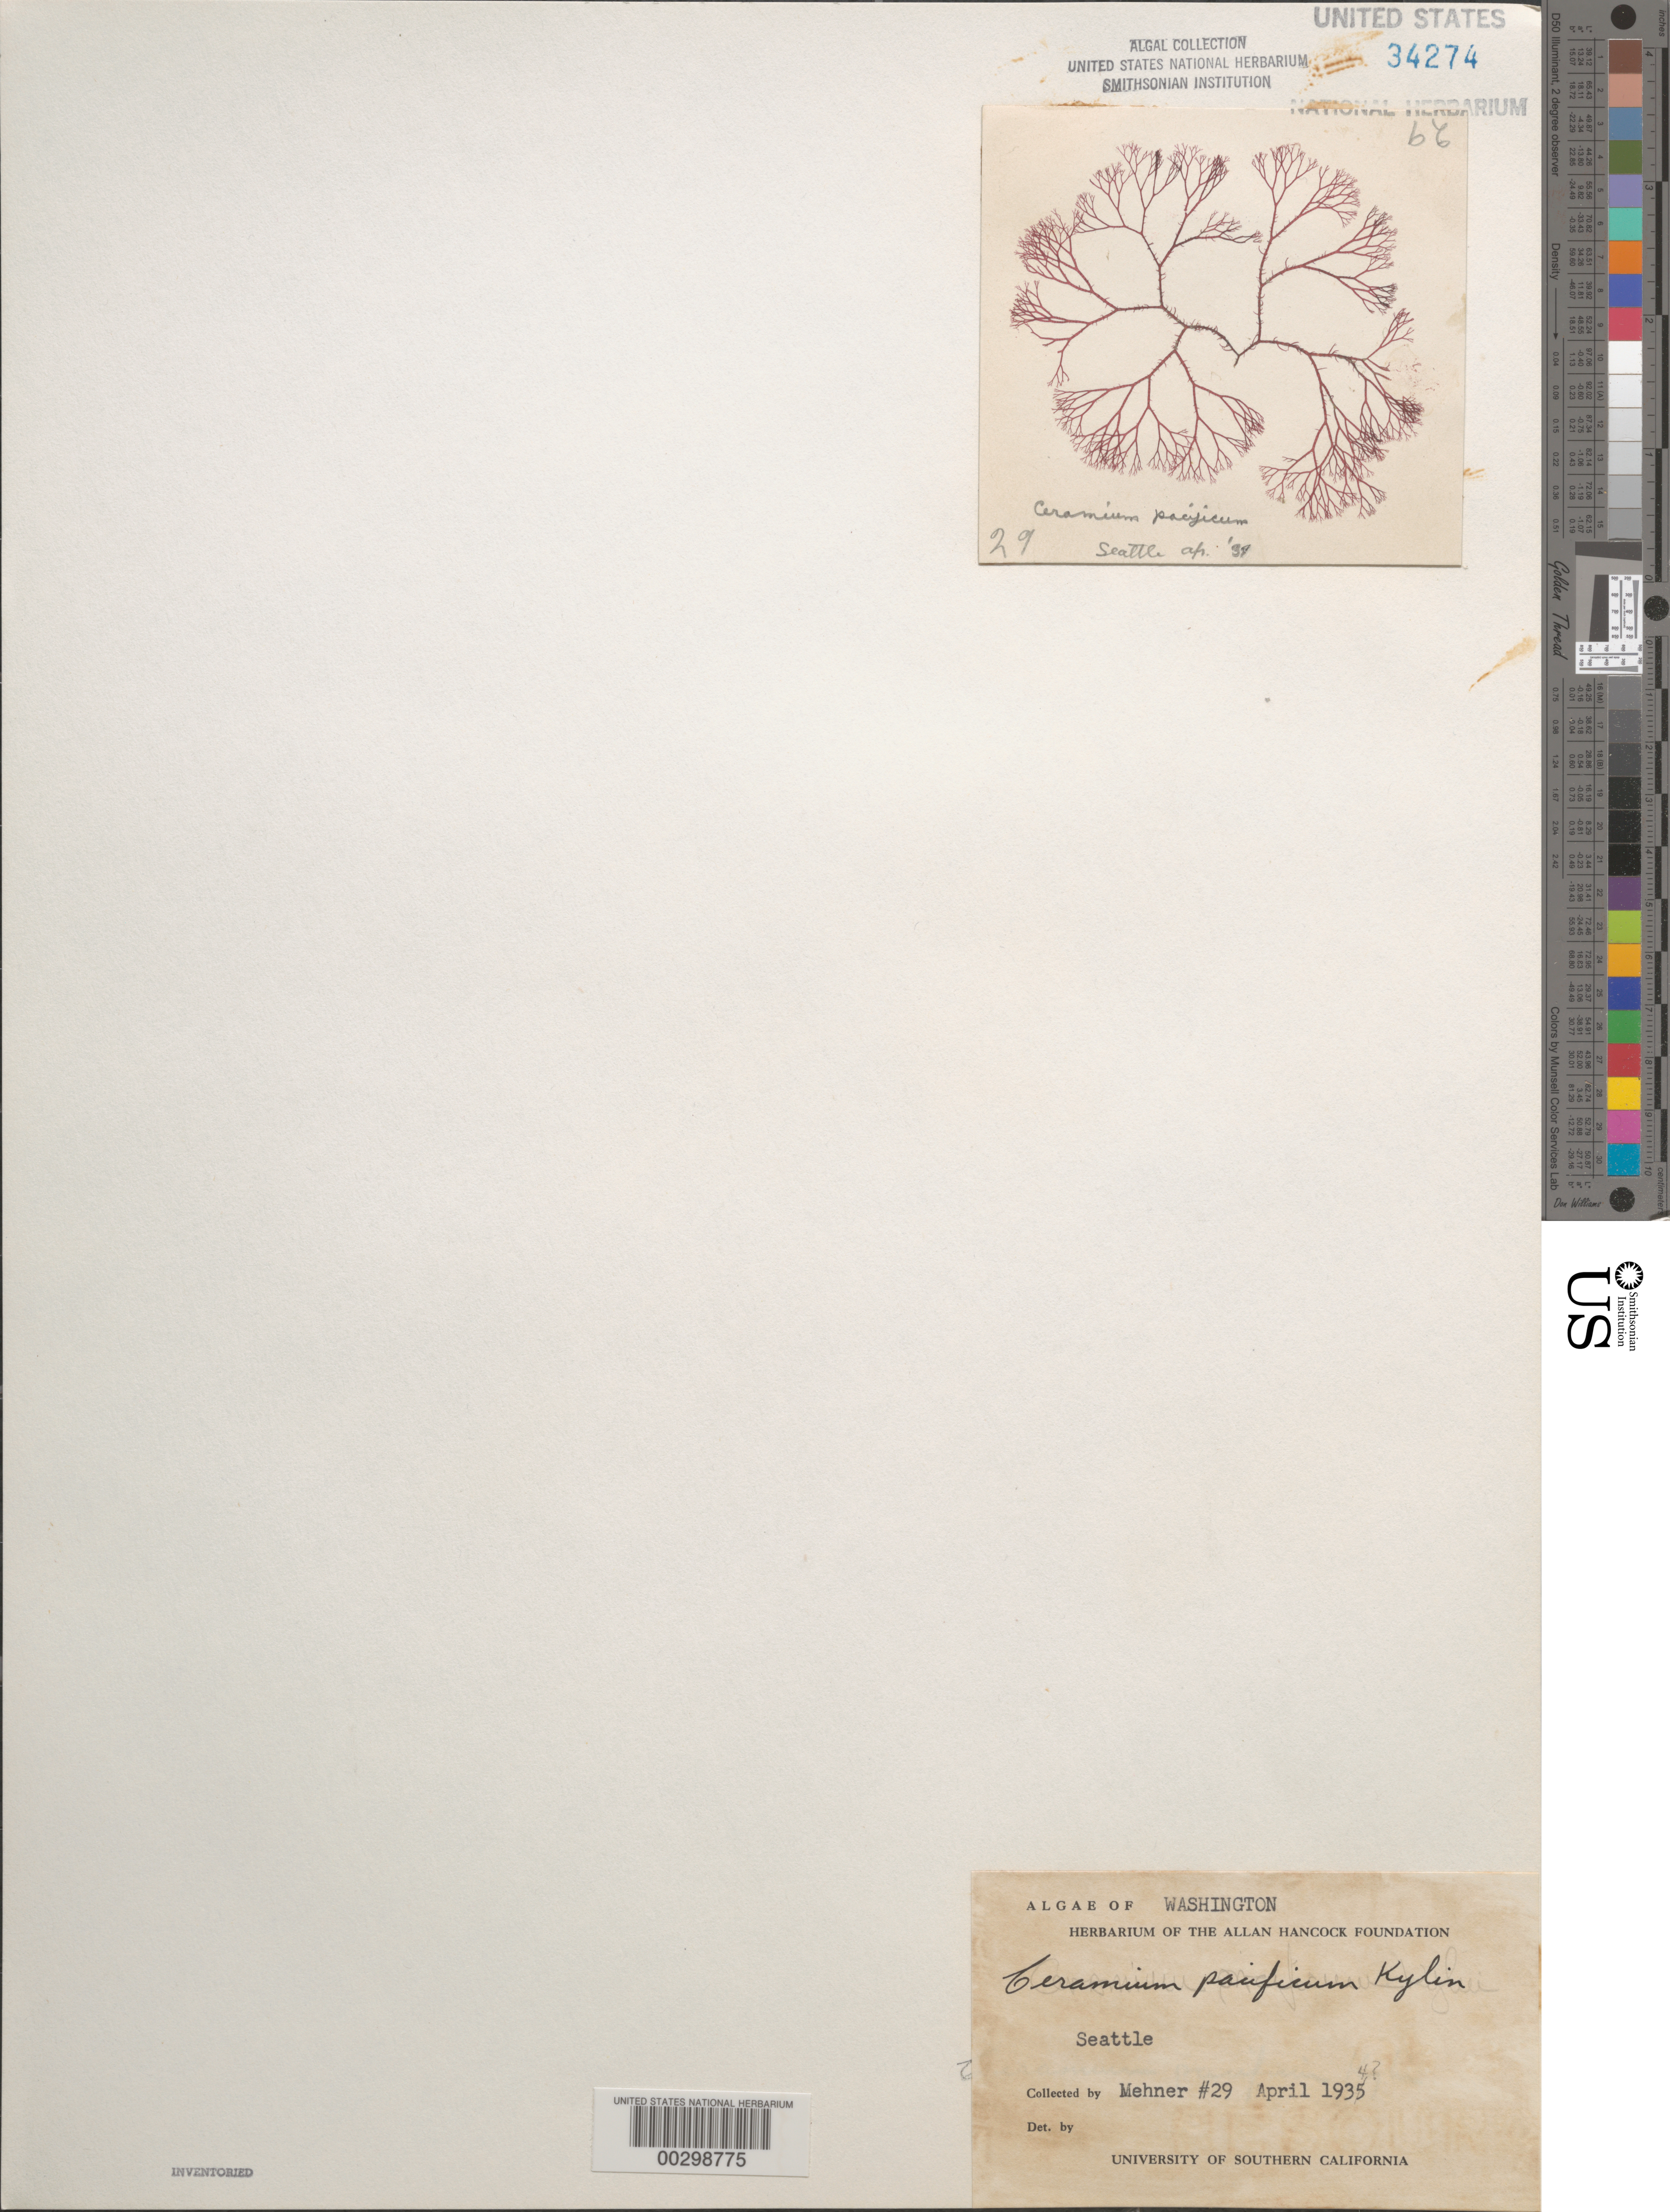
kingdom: Plantae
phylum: Rhodophyta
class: Florideophyceae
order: Ceramiales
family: Ceramiaceae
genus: Ceramium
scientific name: Ceramium pacificum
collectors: A. Mehner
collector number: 29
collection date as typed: Apr 1934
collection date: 1934-04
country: United States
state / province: Washington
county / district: King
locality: Seattle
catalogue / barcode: US 34274